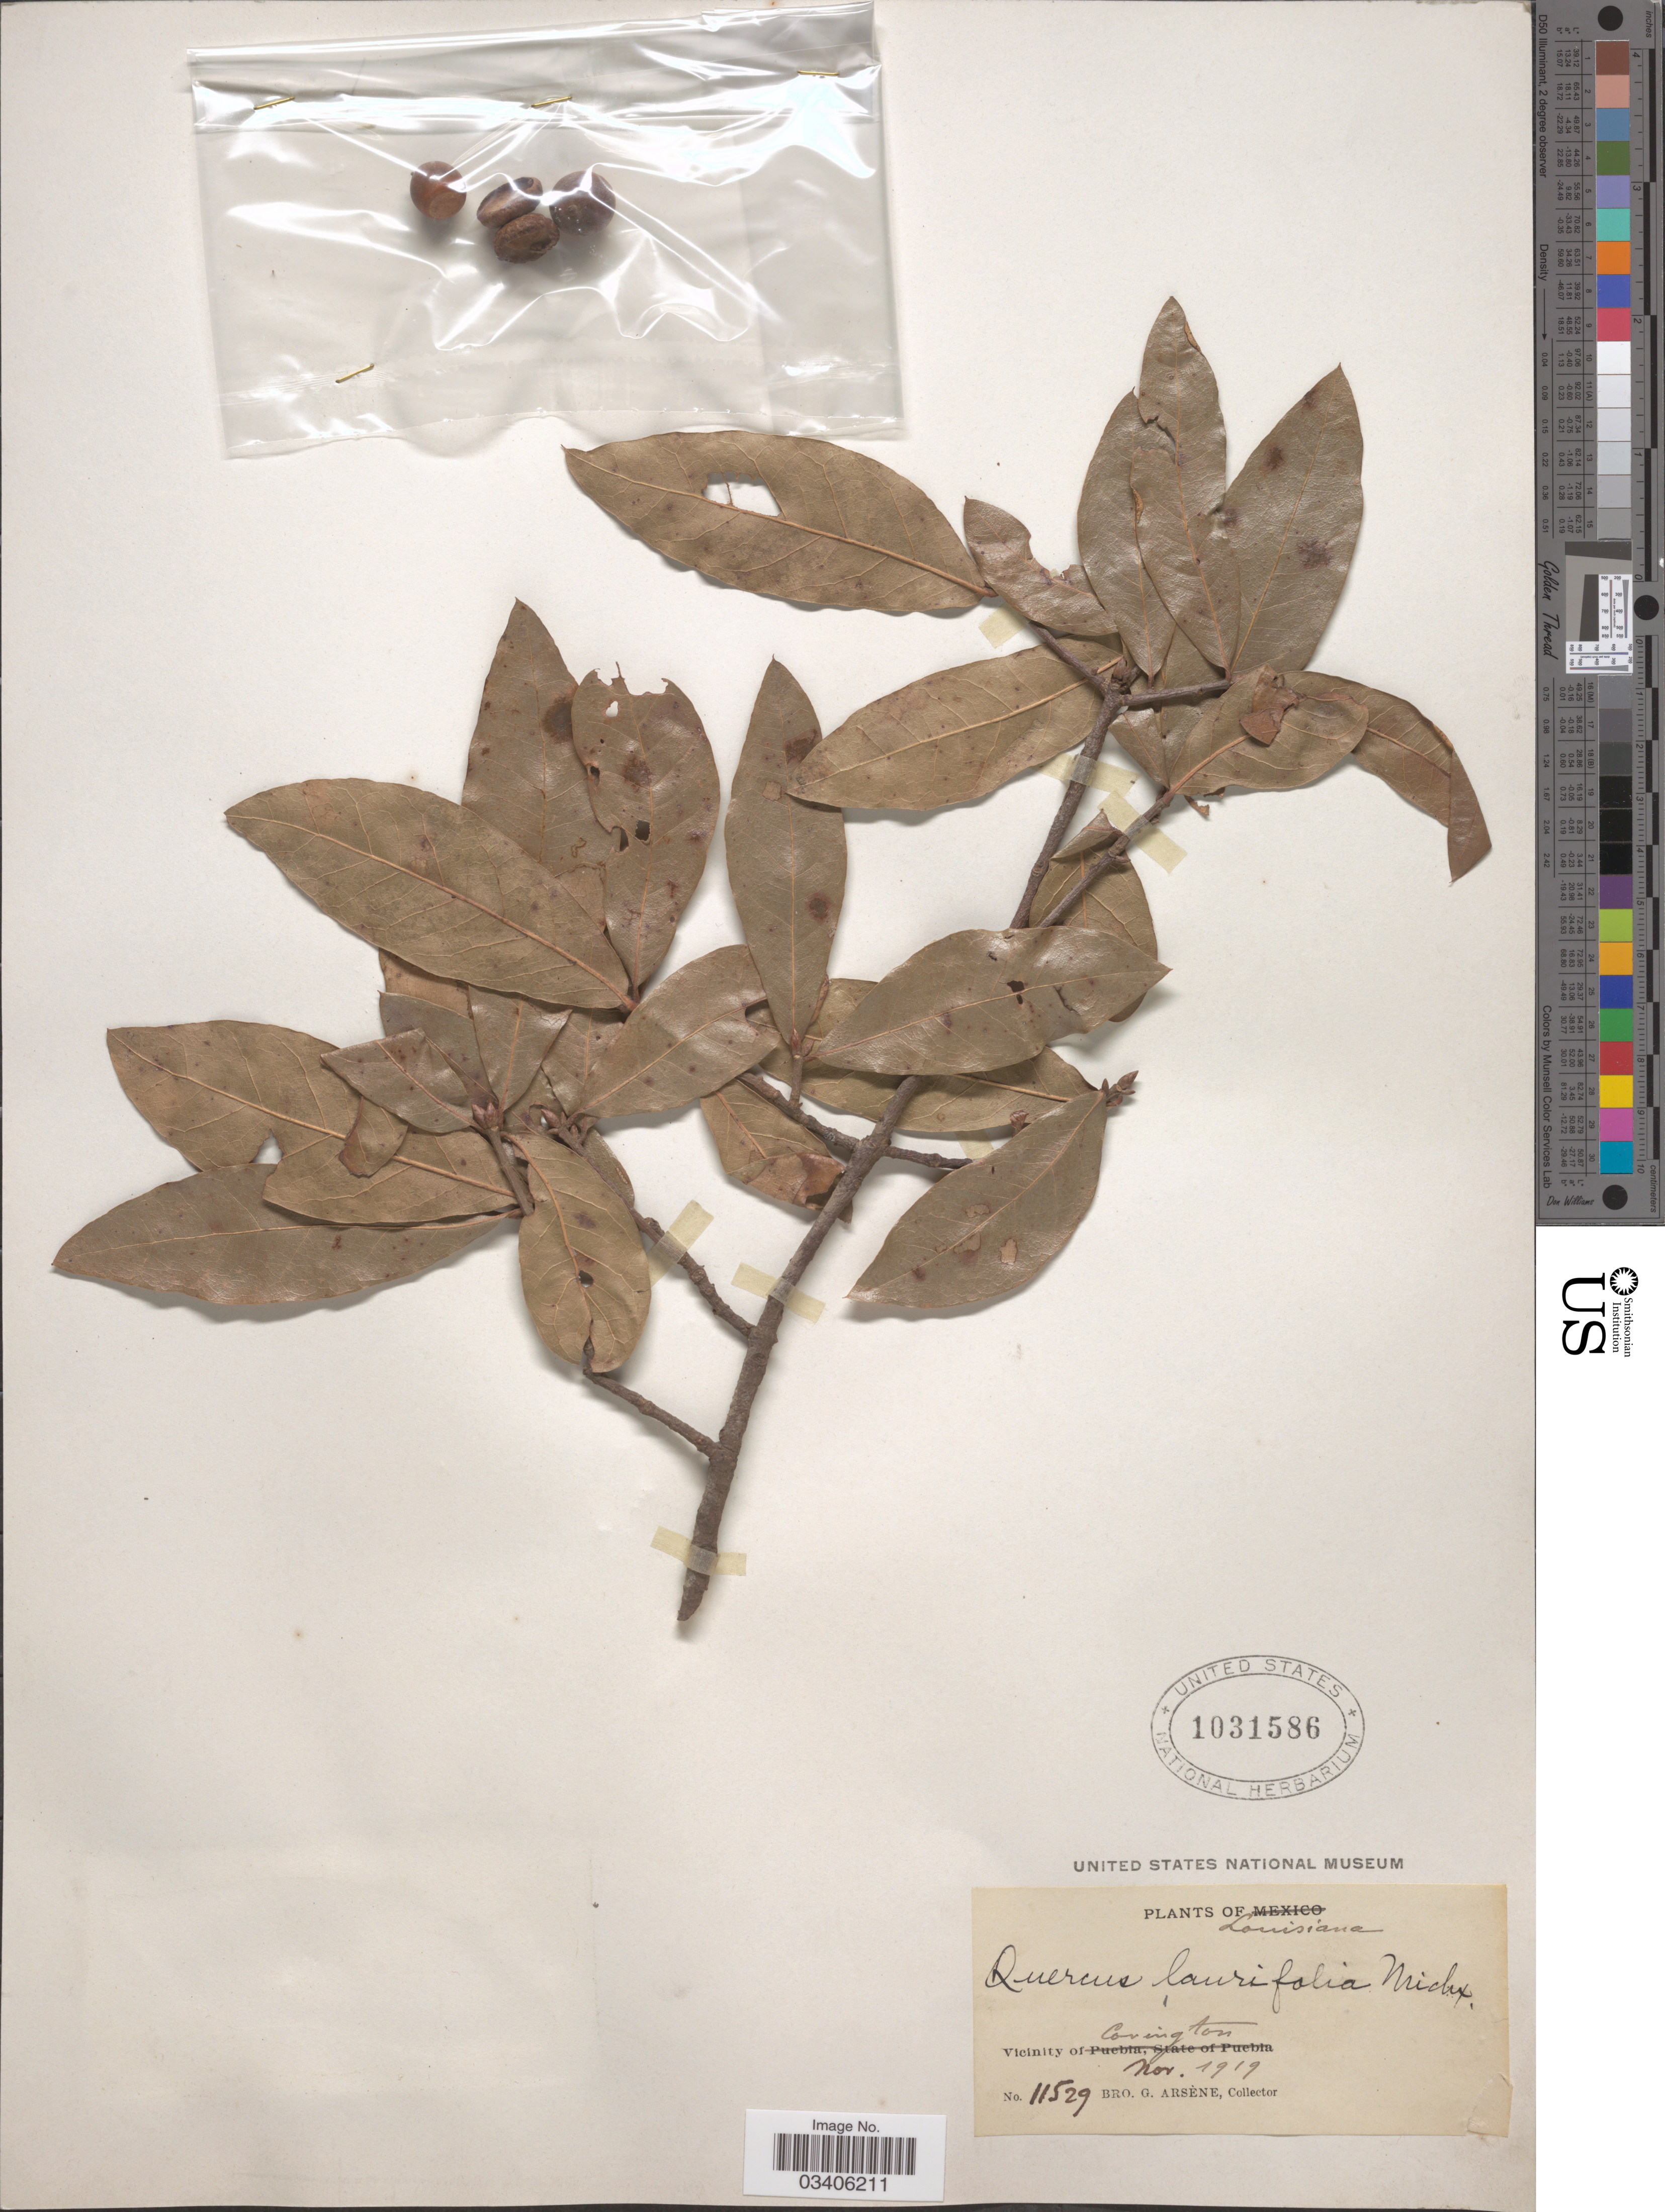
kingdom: Plantae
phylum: Tracheophyta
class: Magnoliopsida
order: Fagales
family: Fagaceae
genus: Quercus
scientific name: Quercus laurifolia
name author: Michx.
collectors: Bro. G. Arsène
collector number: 11529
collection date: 1919-11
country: United States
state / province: Louisiana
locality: Vicinity of Covington.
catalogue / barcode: US 1031586